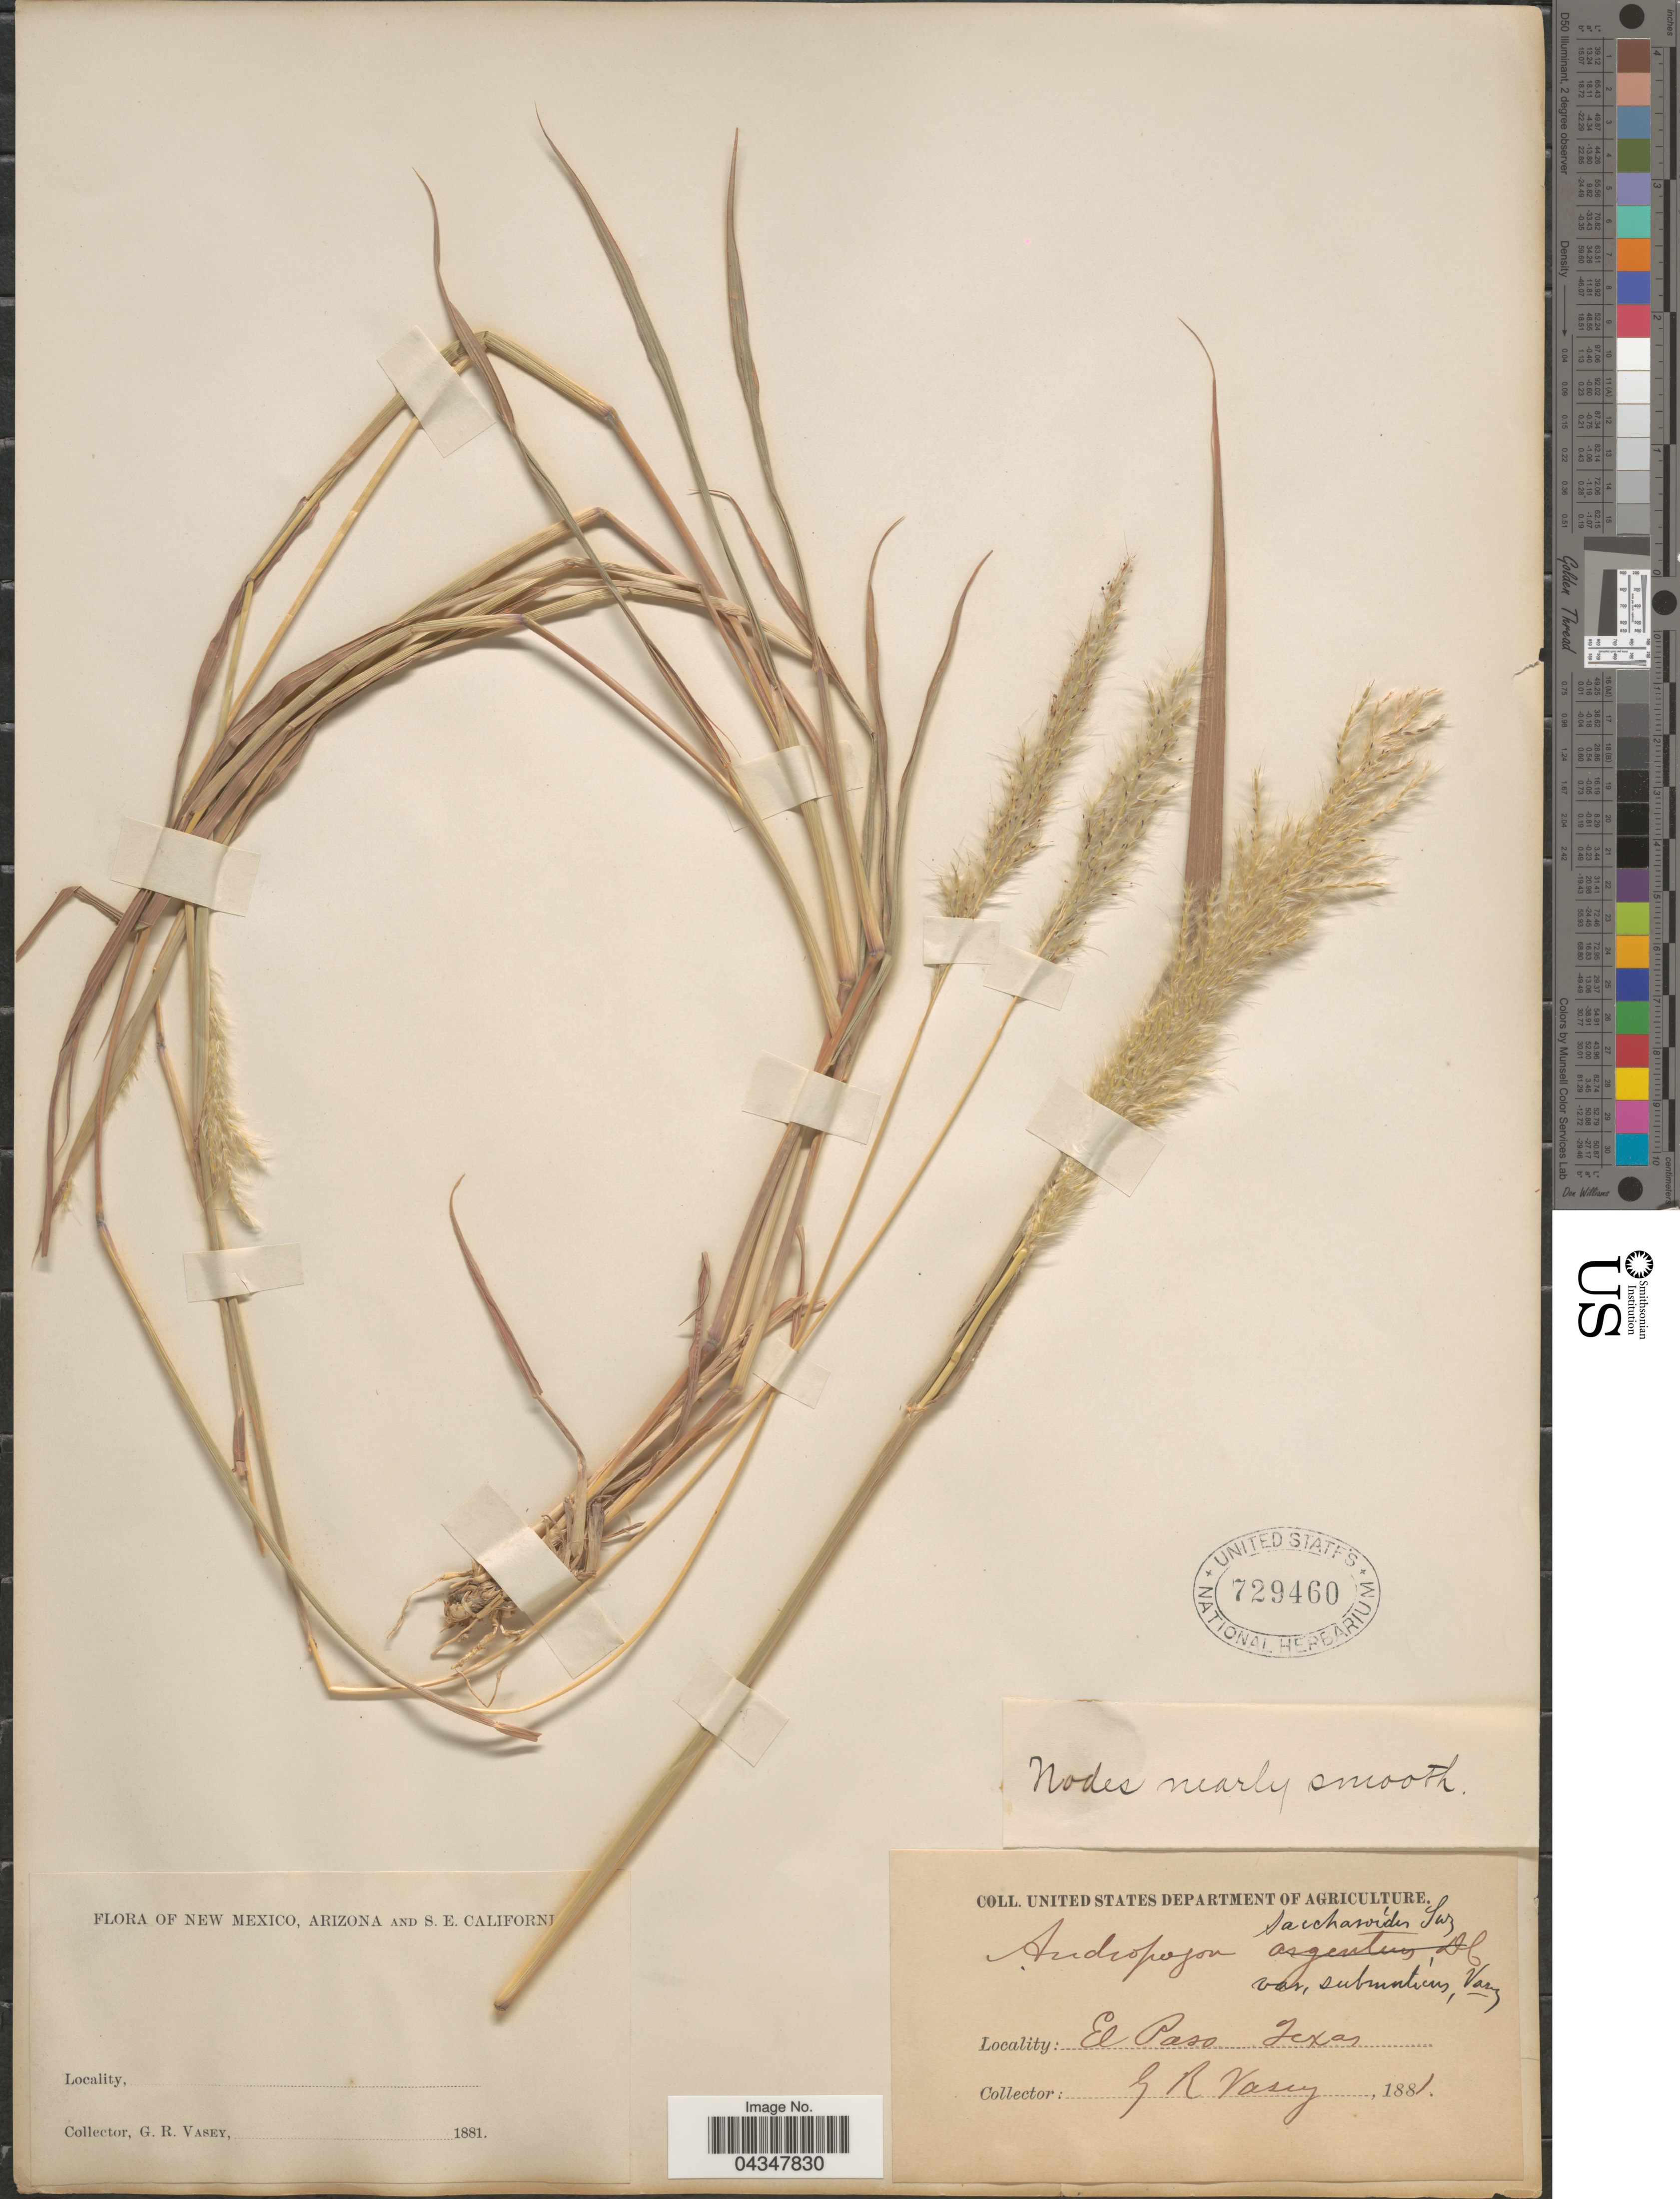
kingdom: Plantae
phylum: Tracheophyta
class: Liliopsida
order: Poales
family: Poaceae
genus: Bothriochloa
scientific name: Bothriochloa saccharoides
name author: (Sw.) Rydb.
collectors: G. R. Vasey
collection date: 1881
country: United States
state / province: Texas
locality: El Paso.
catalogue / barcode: US 729460